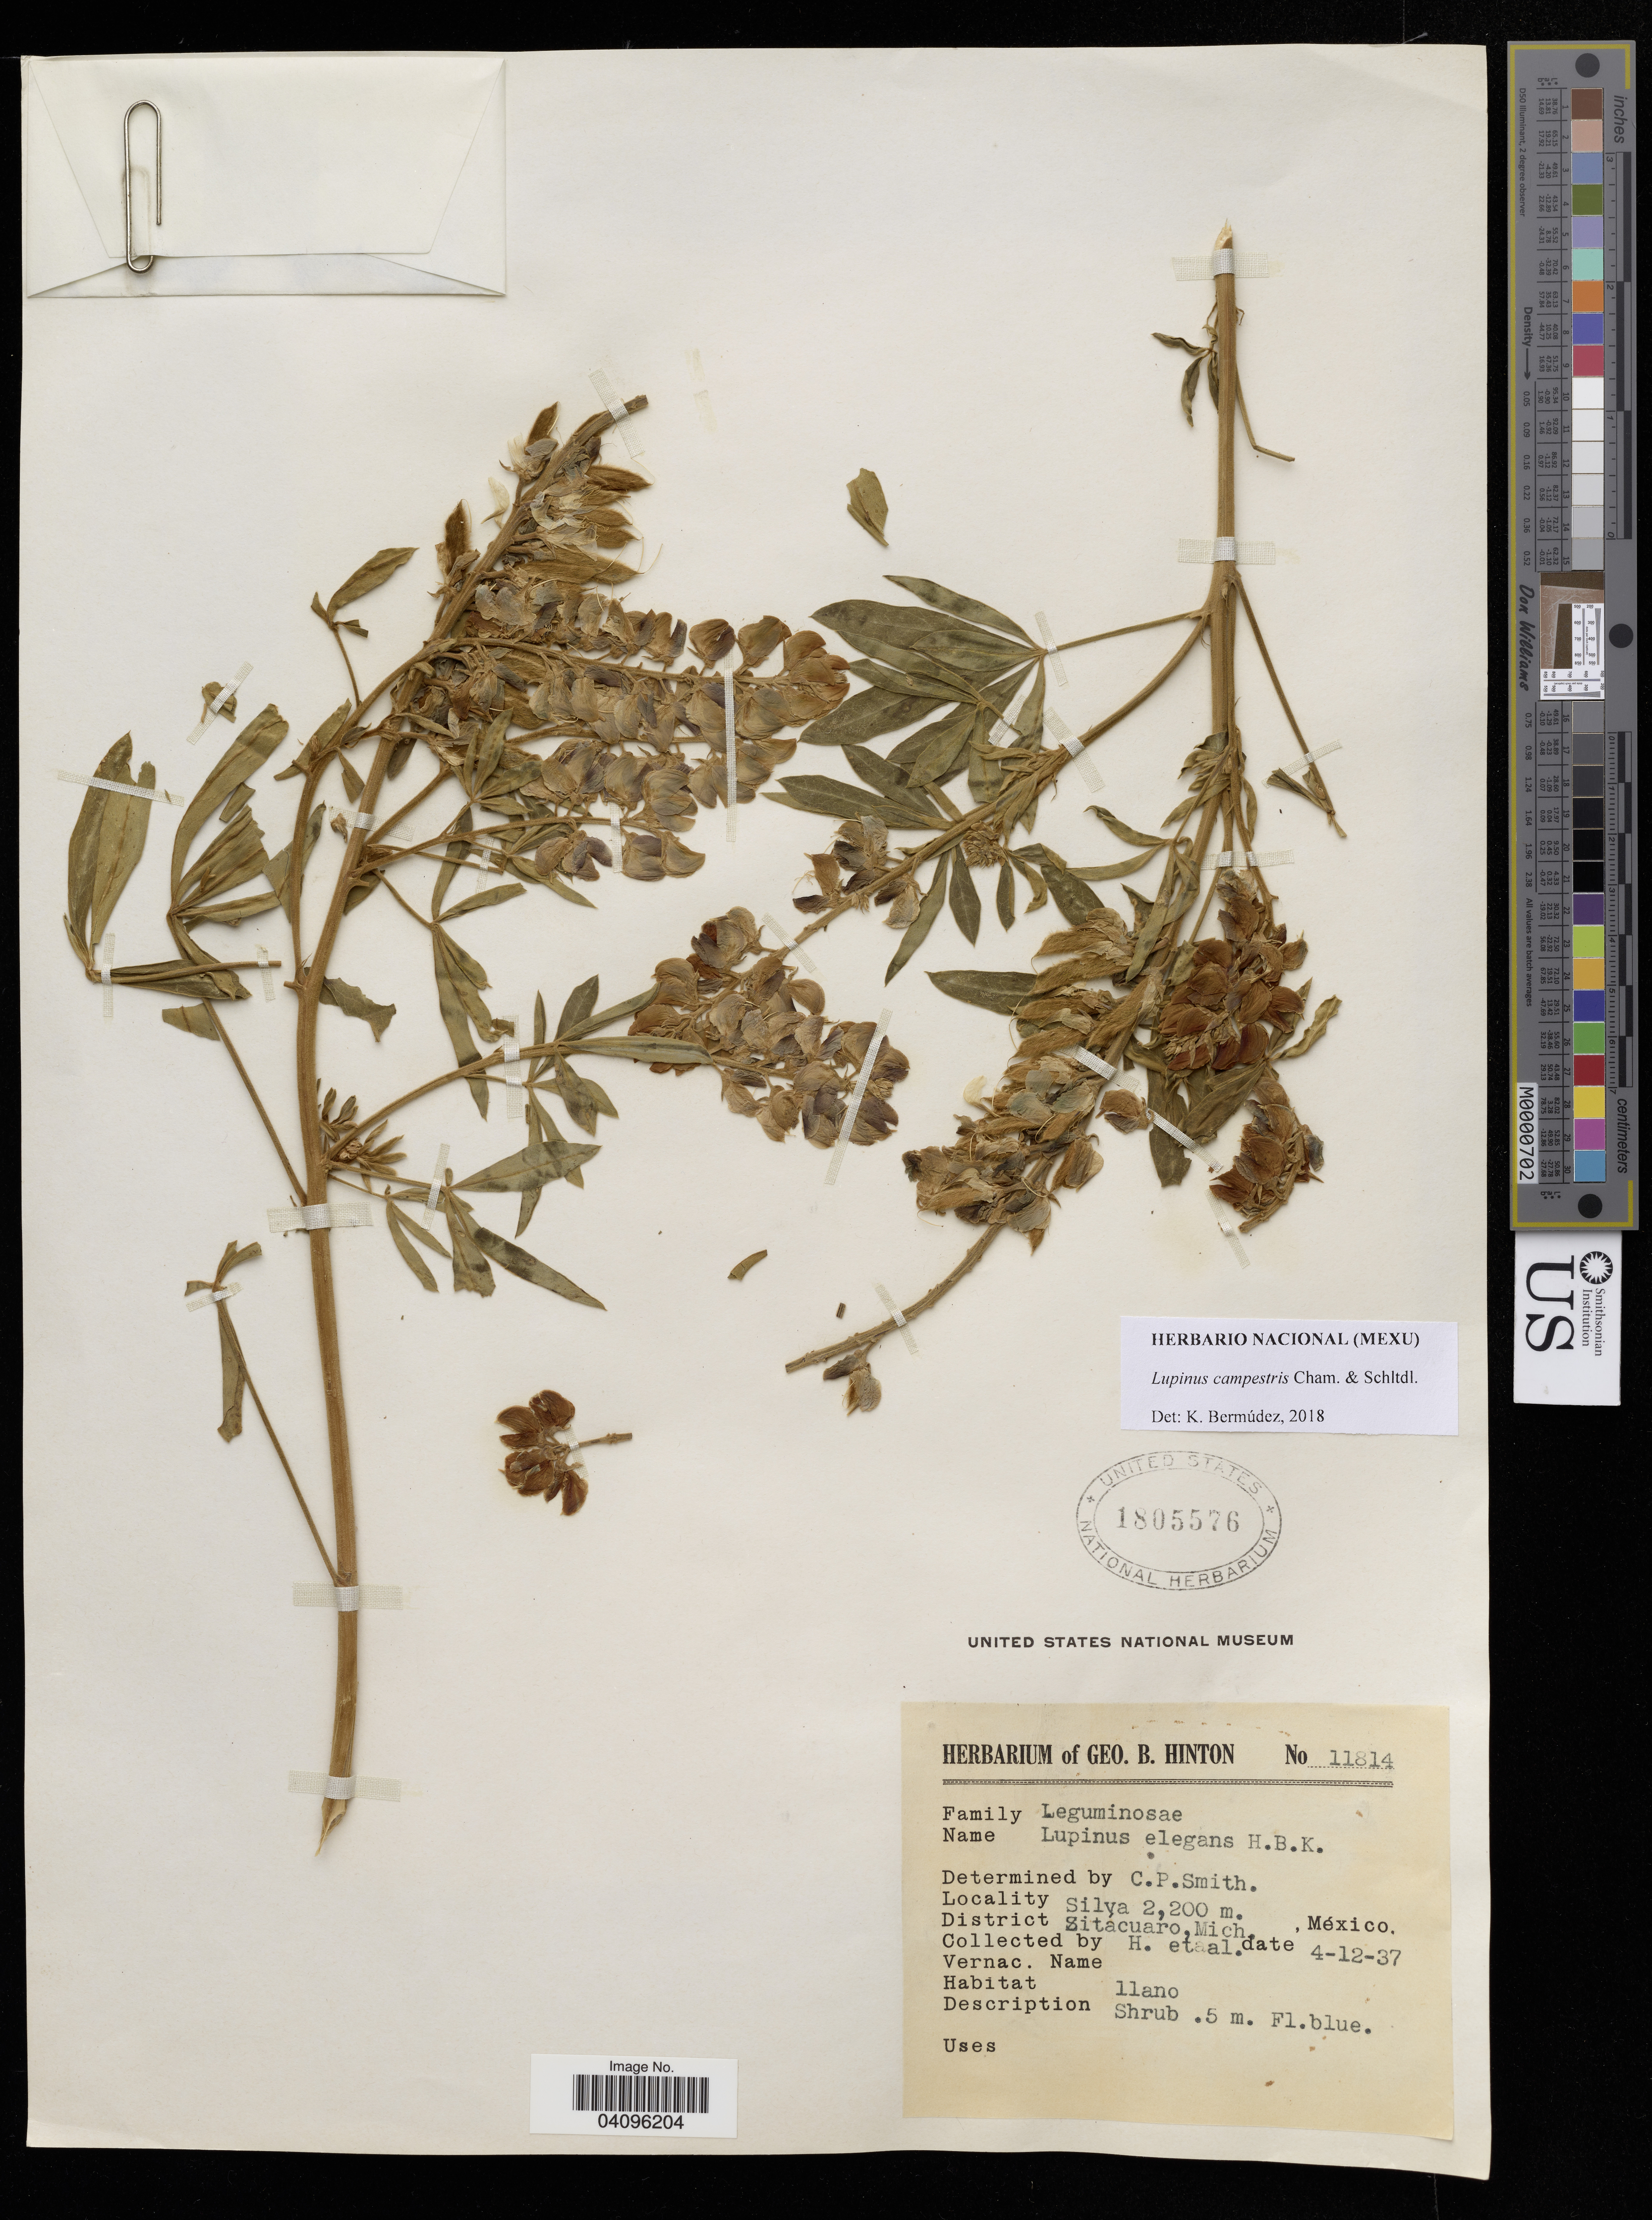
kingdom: Plantae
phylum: Tracheophyta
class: Magnoliopsida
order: Fabales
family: Fabaceae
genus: Lupinus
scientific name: Lupinus campestris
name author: Cham. & Schltdl.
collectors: G. B. Hinton & et al.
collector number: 11814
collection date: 1937-12-04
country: Mexico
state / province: Michoacán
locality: Silva. Sitacuaro.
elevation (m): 2200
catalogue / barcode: US 1805576